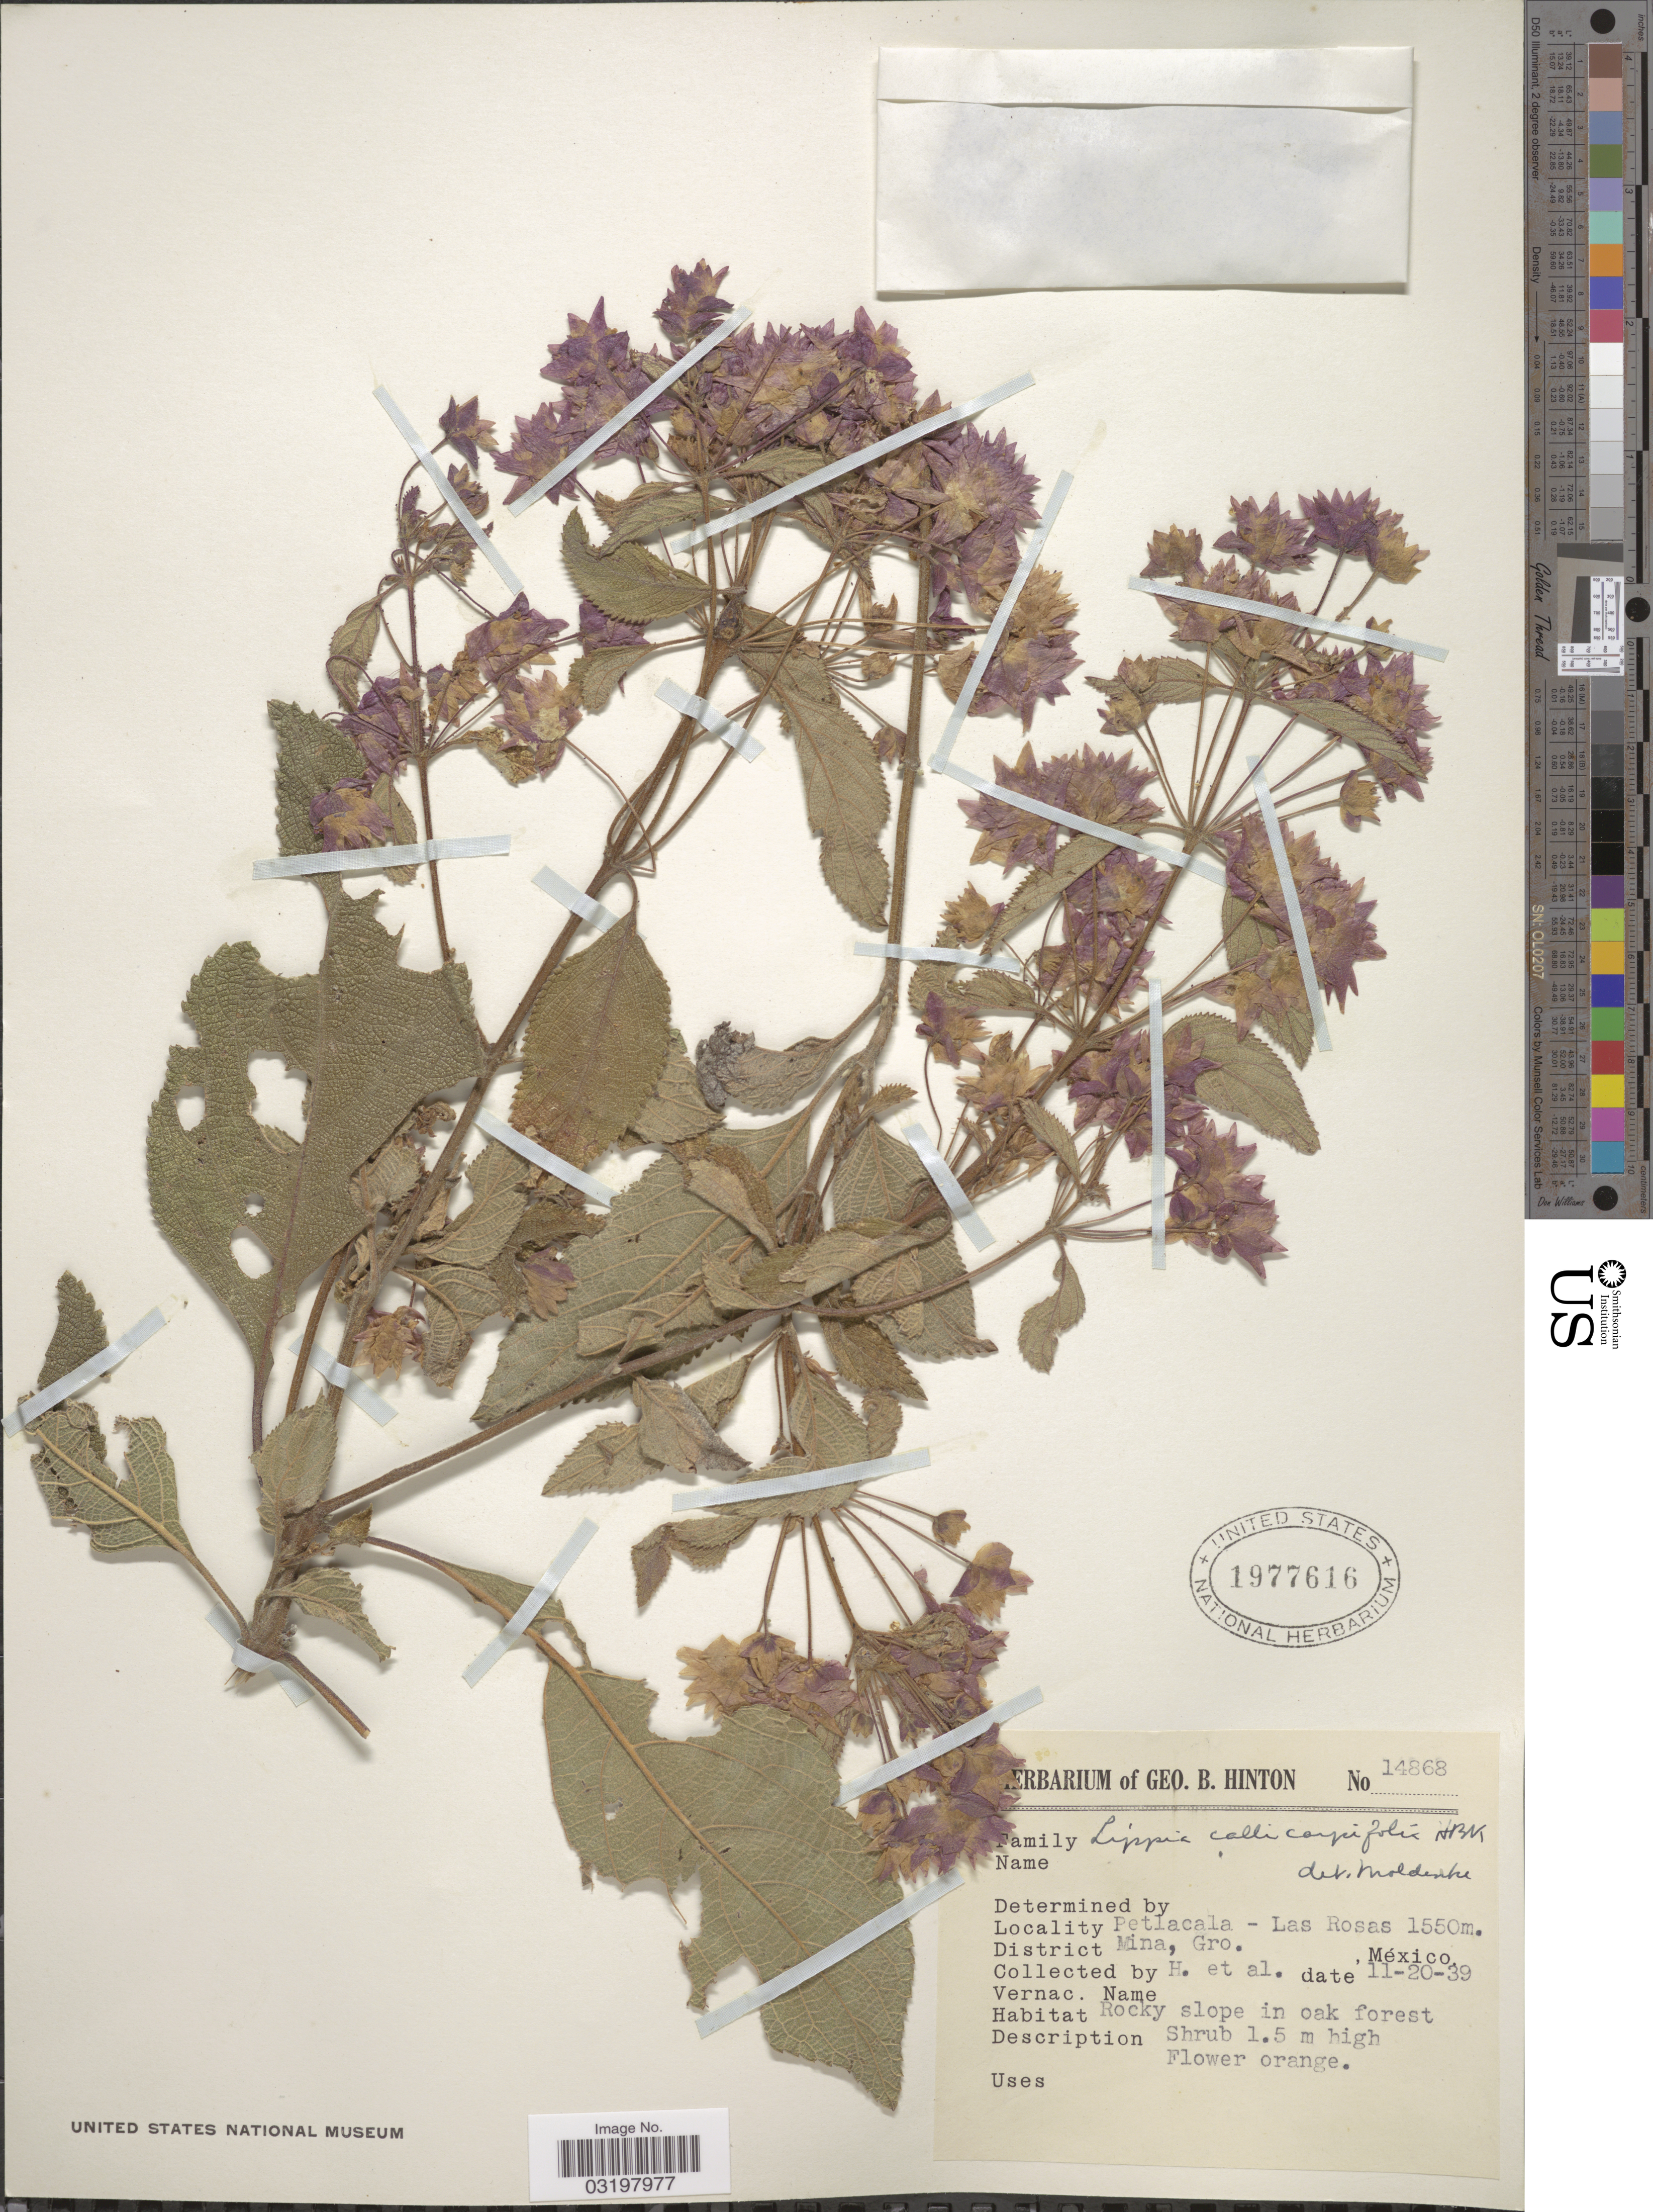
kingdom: Plantae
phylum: Tracheophyta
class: Magnoliopsida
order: Lamiales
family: Verbenaceae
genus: Lippia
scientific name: Lippia callicarpifolia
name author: Kunth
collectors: G. B. Hinton & et al.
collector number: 14868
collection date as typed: Transcribed d/m/y: 20/11/39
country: Mexico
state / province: Guerrero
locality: Petlacala - Las Rosas. District Mina, Gro.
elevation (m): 1550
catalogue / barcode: US 1977616